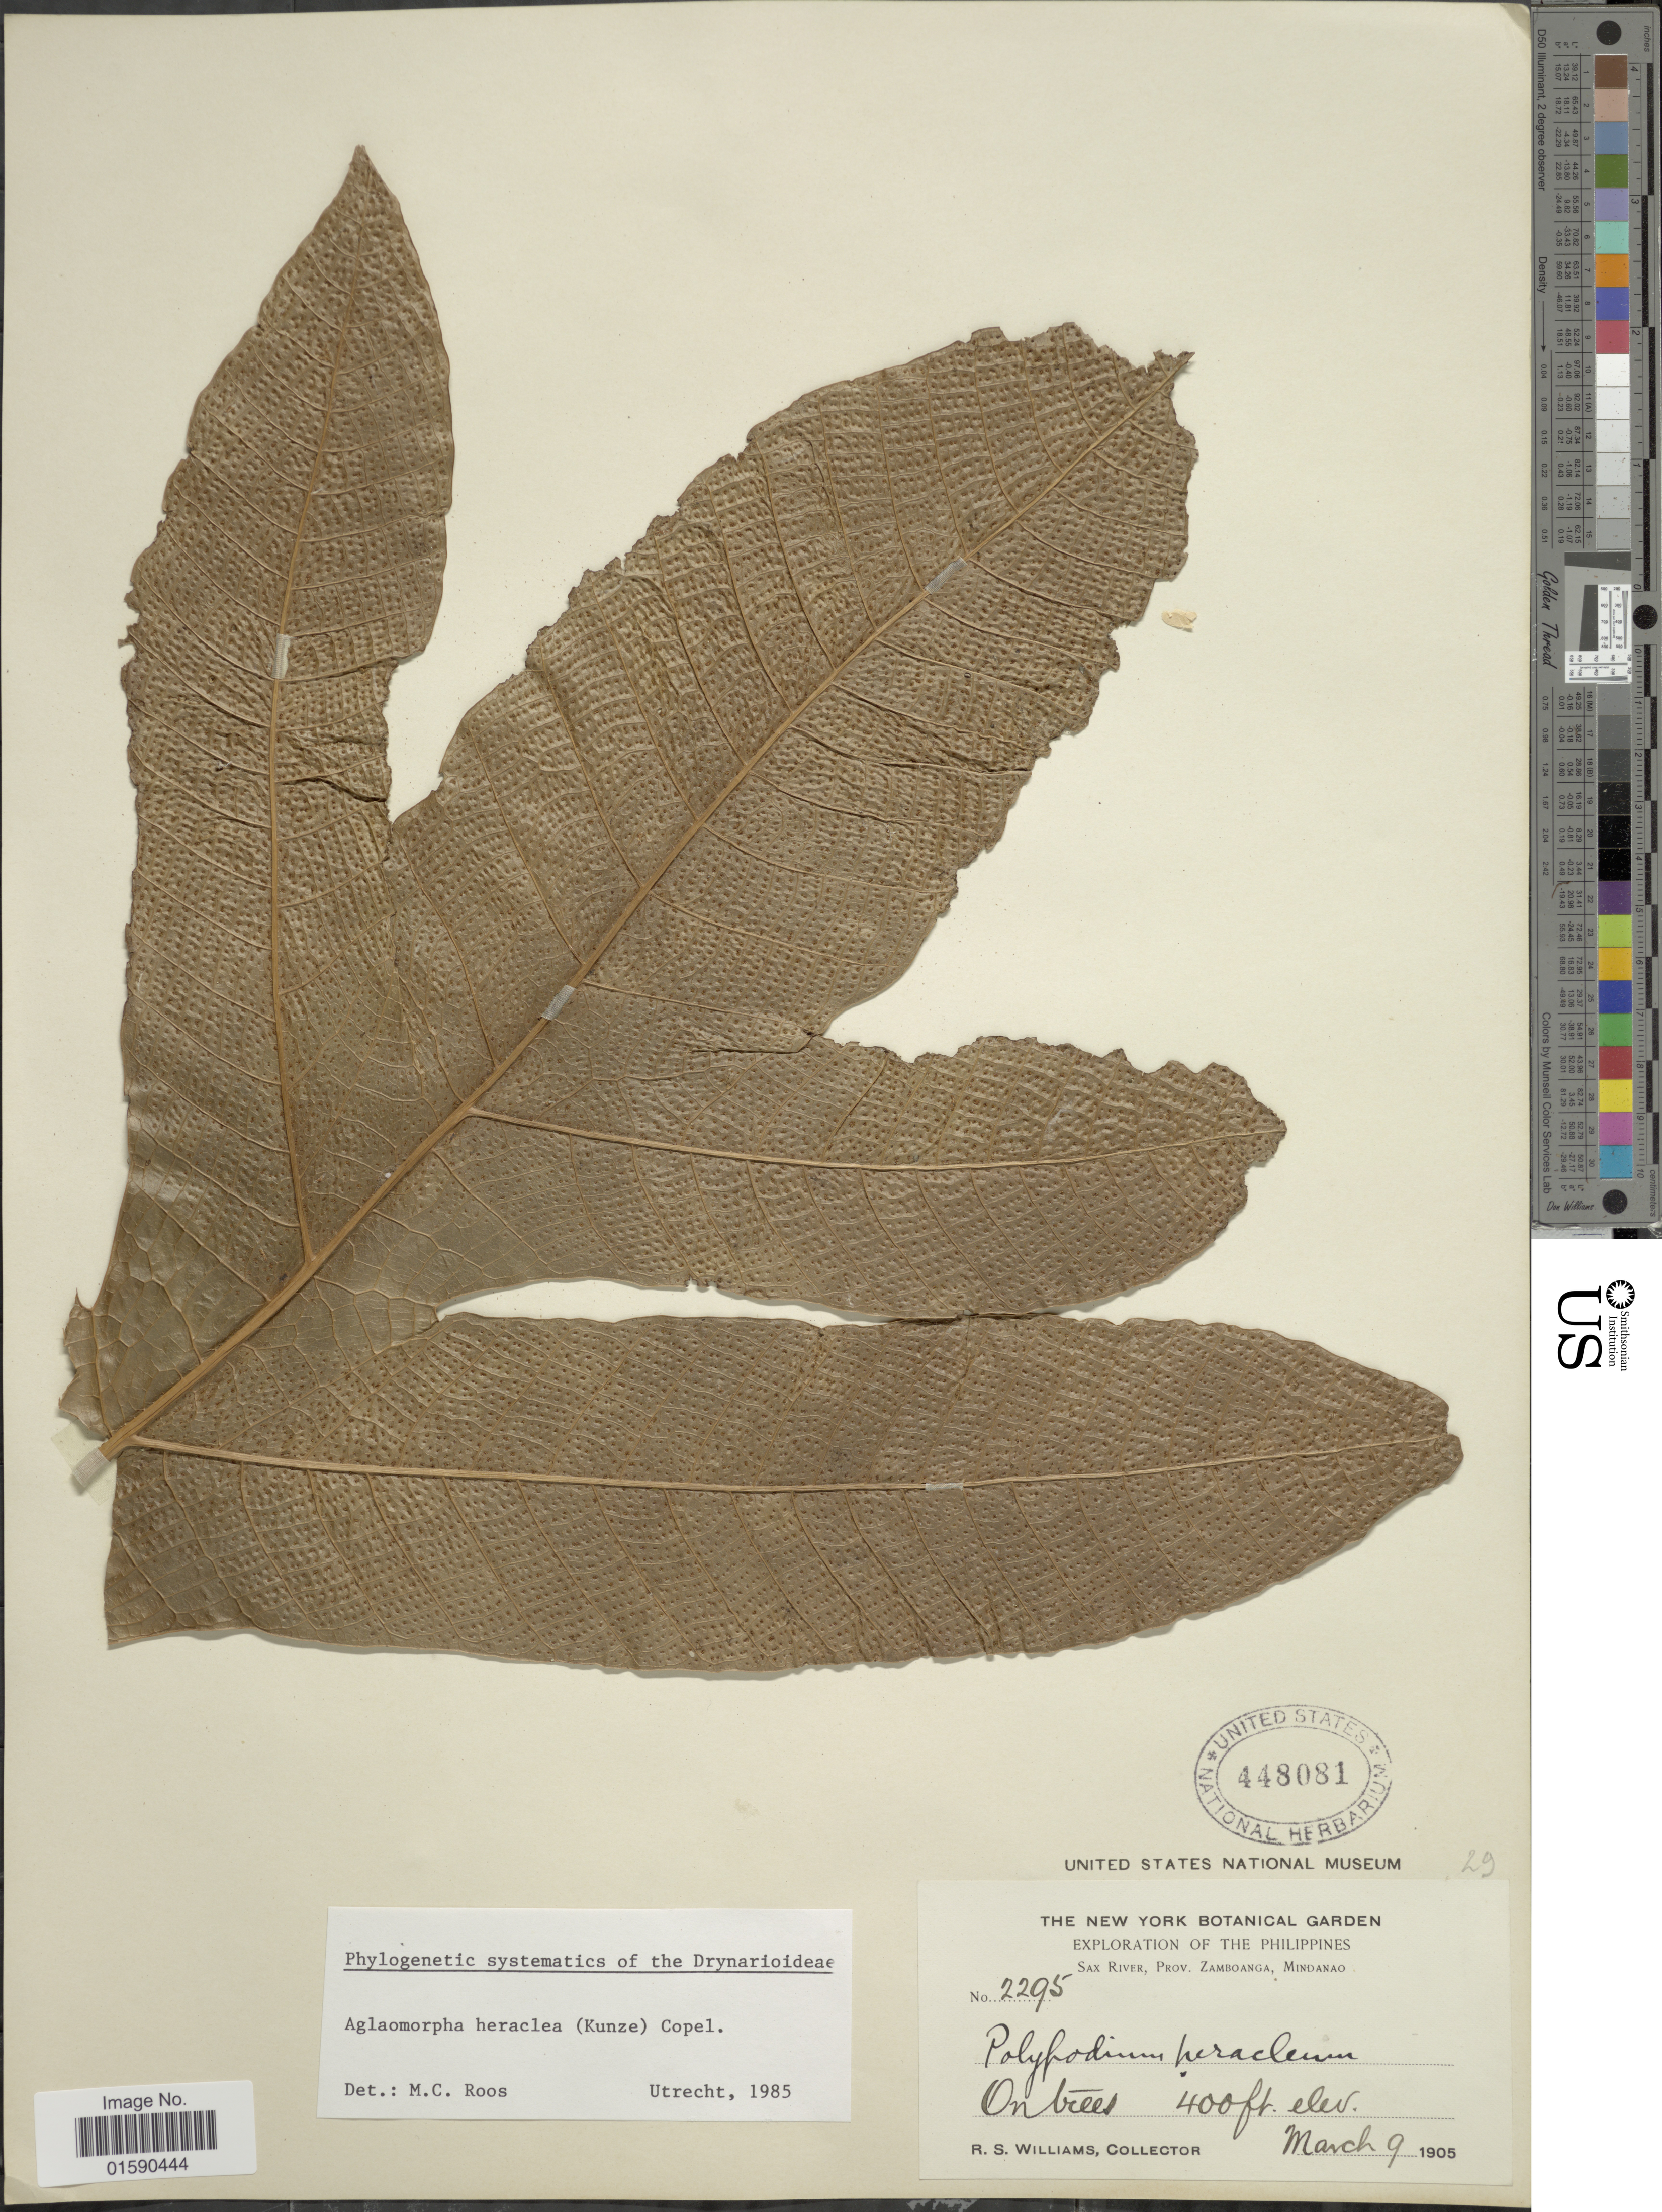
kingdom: Plantae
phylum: Tracheophyta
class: Polypodiopsida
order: Polypodiales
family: Polypodiaceae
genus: Aglaomorpha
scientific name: Aglaomorpha heraclea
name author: (Kunze) Copel.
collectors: R. S. Williams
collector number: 2295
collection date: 1905-03-09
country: Philippines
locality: Sax River, Prov., Zamboanga, Mindanao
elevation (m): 122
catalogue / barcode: US 448081